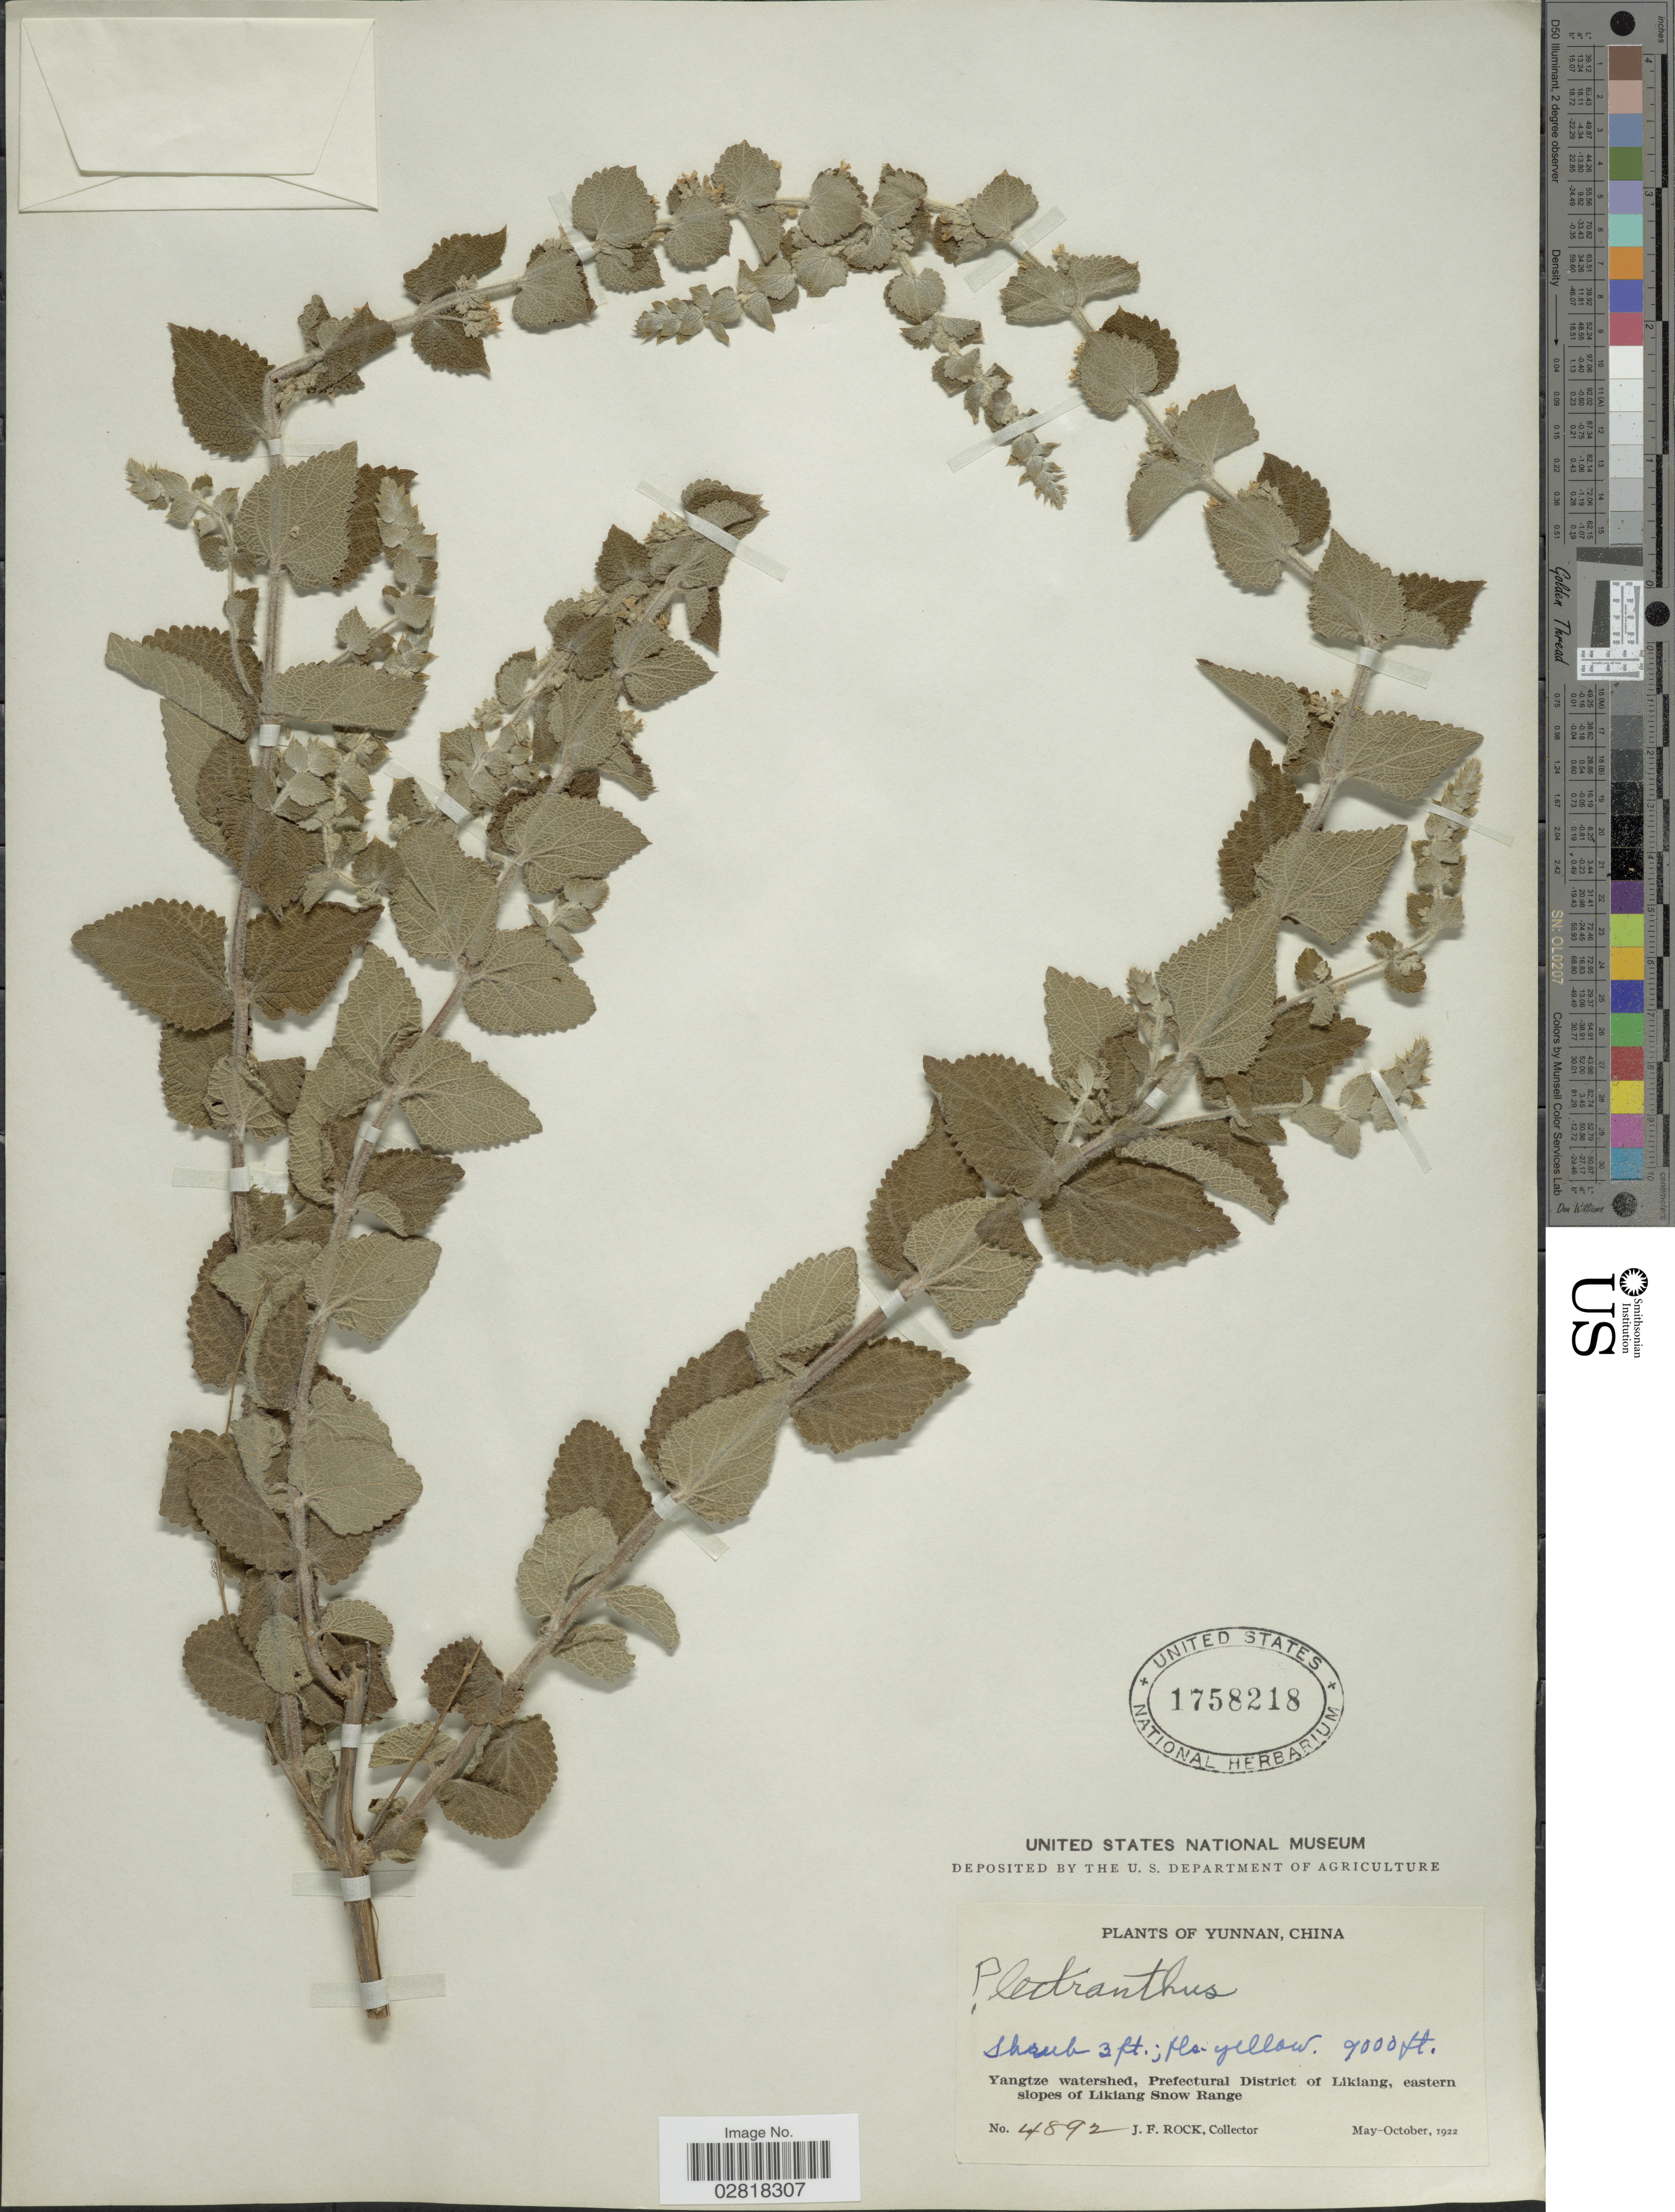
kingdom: Plantae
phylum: Tracheophyta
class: Magnoliopsida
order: Lamiales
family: Lamiaceae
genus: Plectranthus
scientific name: Plectranthus sp.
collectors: J. Rock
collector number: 4892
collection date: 1922-05/1922-10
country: China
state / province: Yunnan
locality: Yangtze watershed, Prefectural District of Likiang, eastern slopes of Likiang Snow Range.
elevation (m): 2743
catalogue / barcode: US 1758218